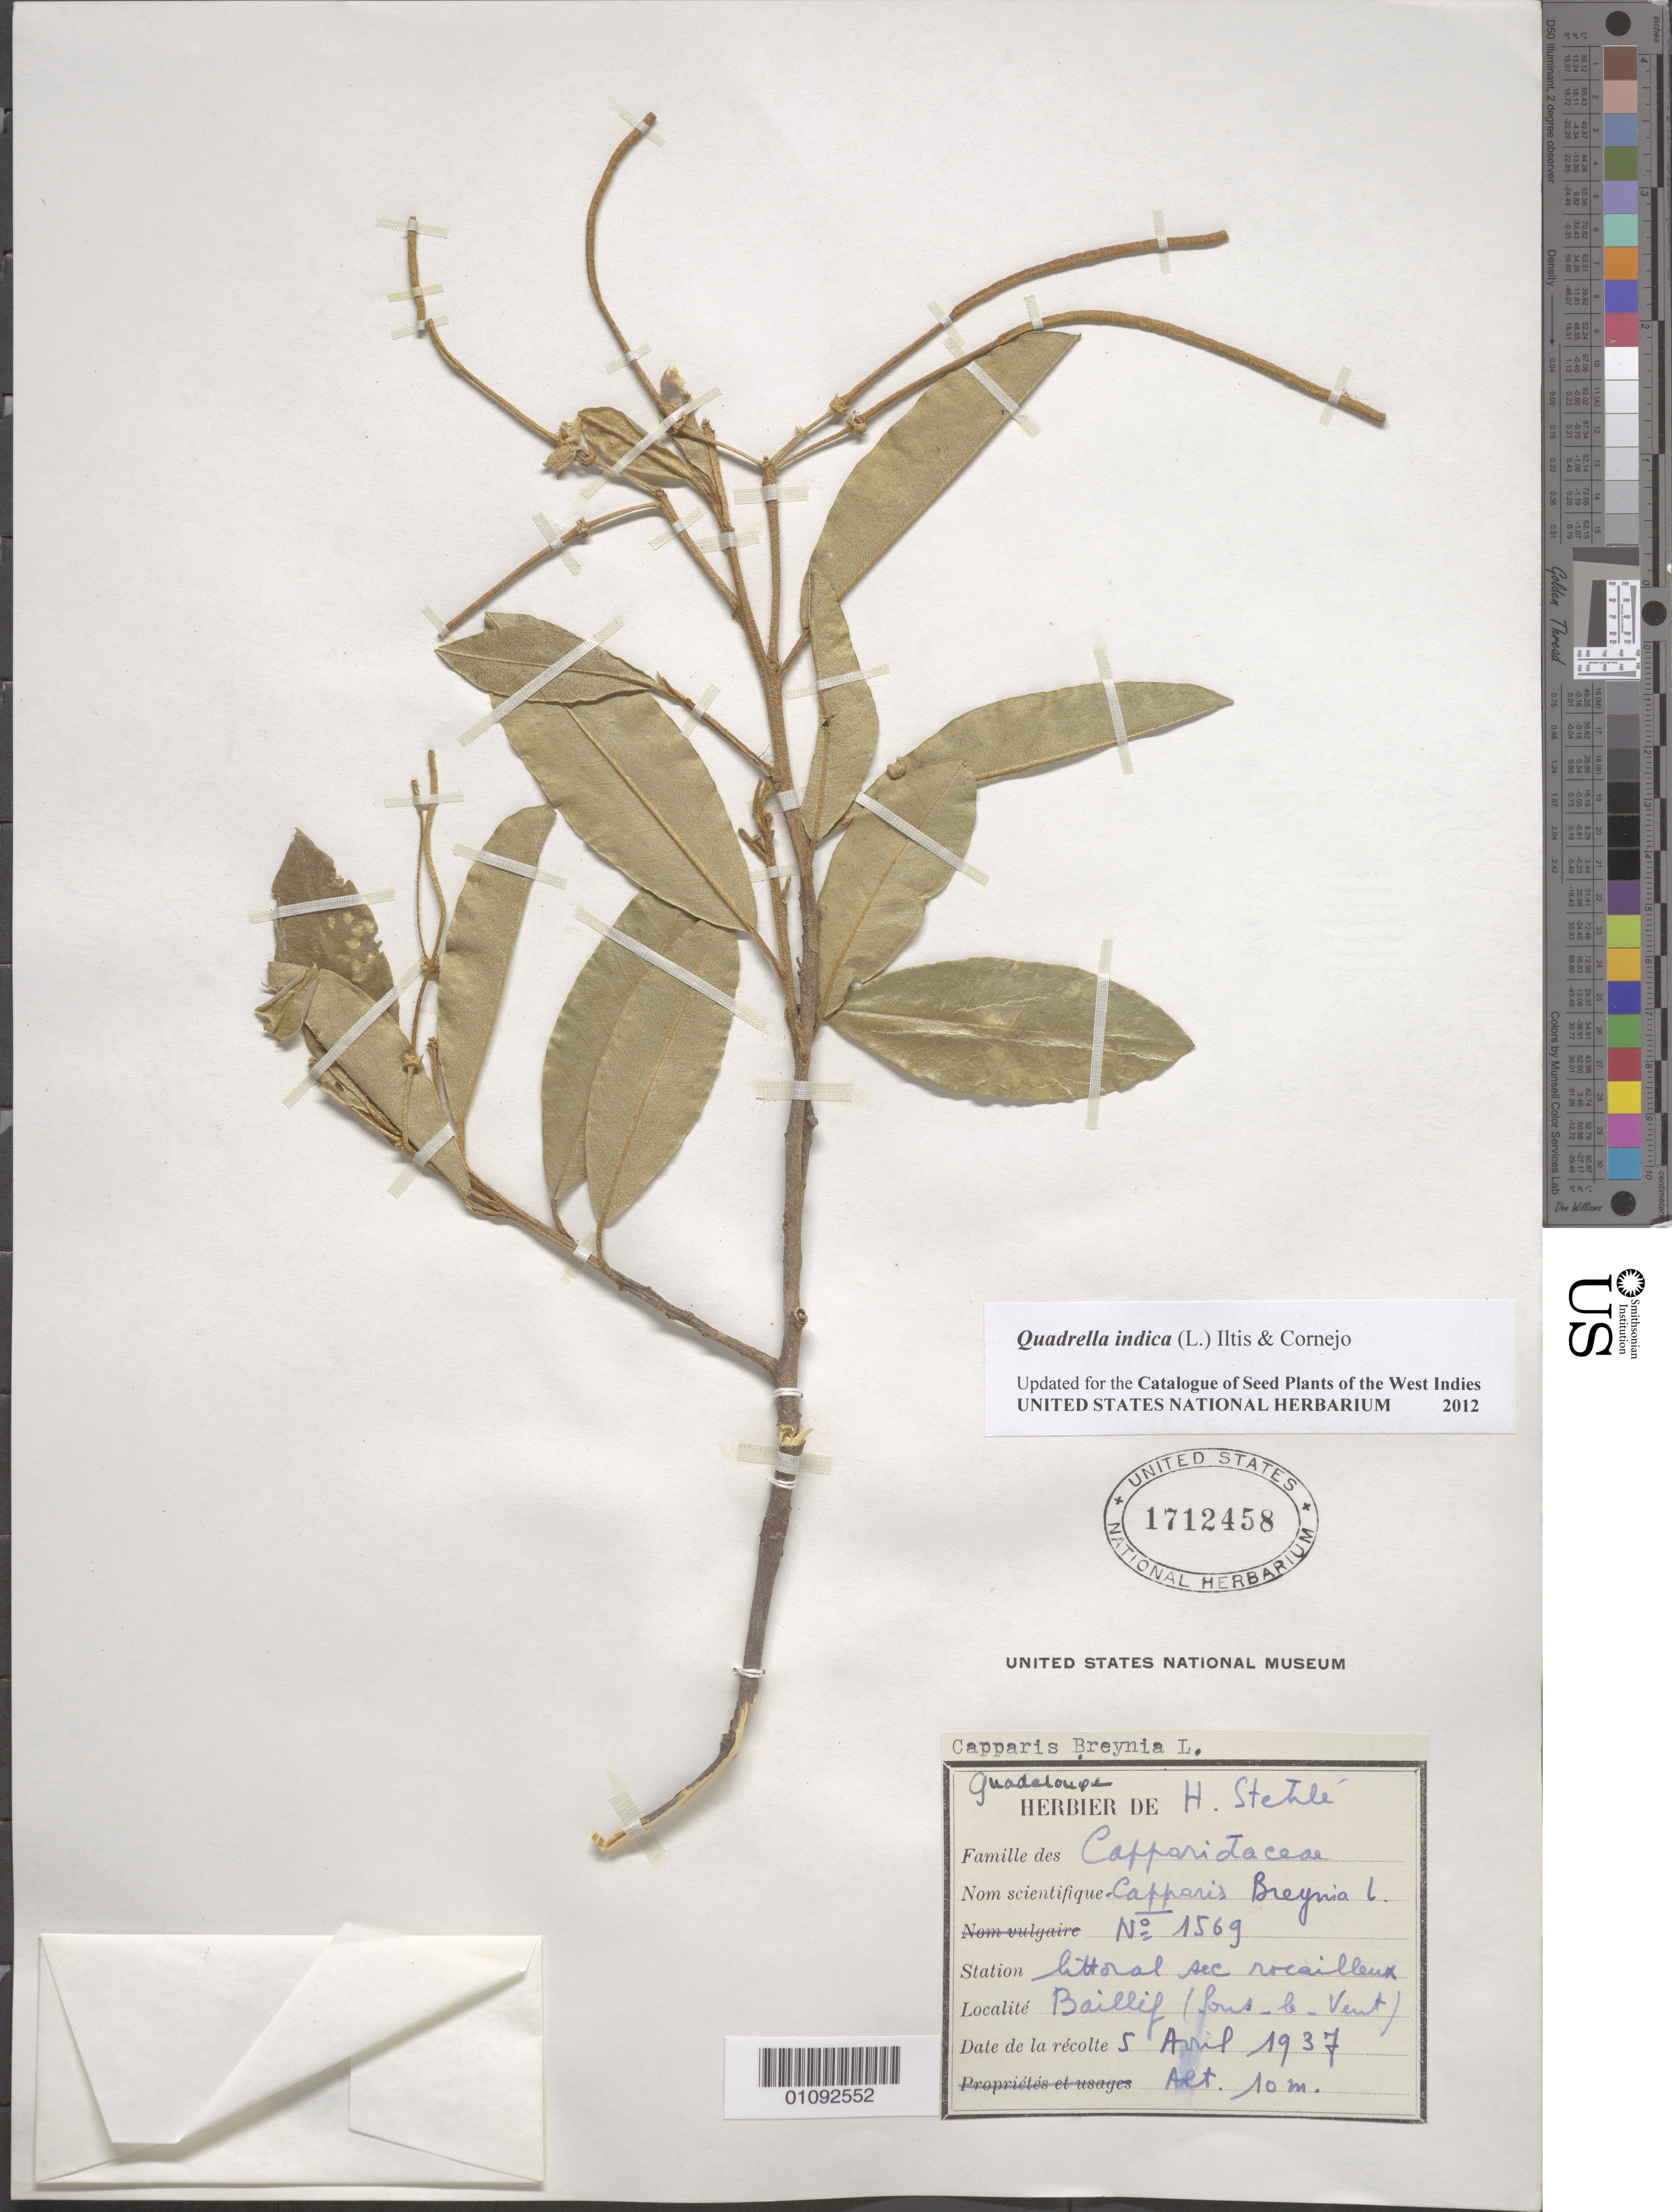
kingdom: Plantae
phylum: Tracheophyta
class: Magnoliopsida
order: Brassicales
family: Capparaceae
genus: Quadrella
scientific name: Quadrella indica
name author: (L.) Iltis & Cornejo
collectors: H. Stehlé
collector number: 1569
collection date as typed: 05 Apr 1937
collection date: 1937-04-05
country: Guadeloupe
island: Basse Terre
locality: Baillif.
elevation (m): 10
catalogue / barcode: US 1712458